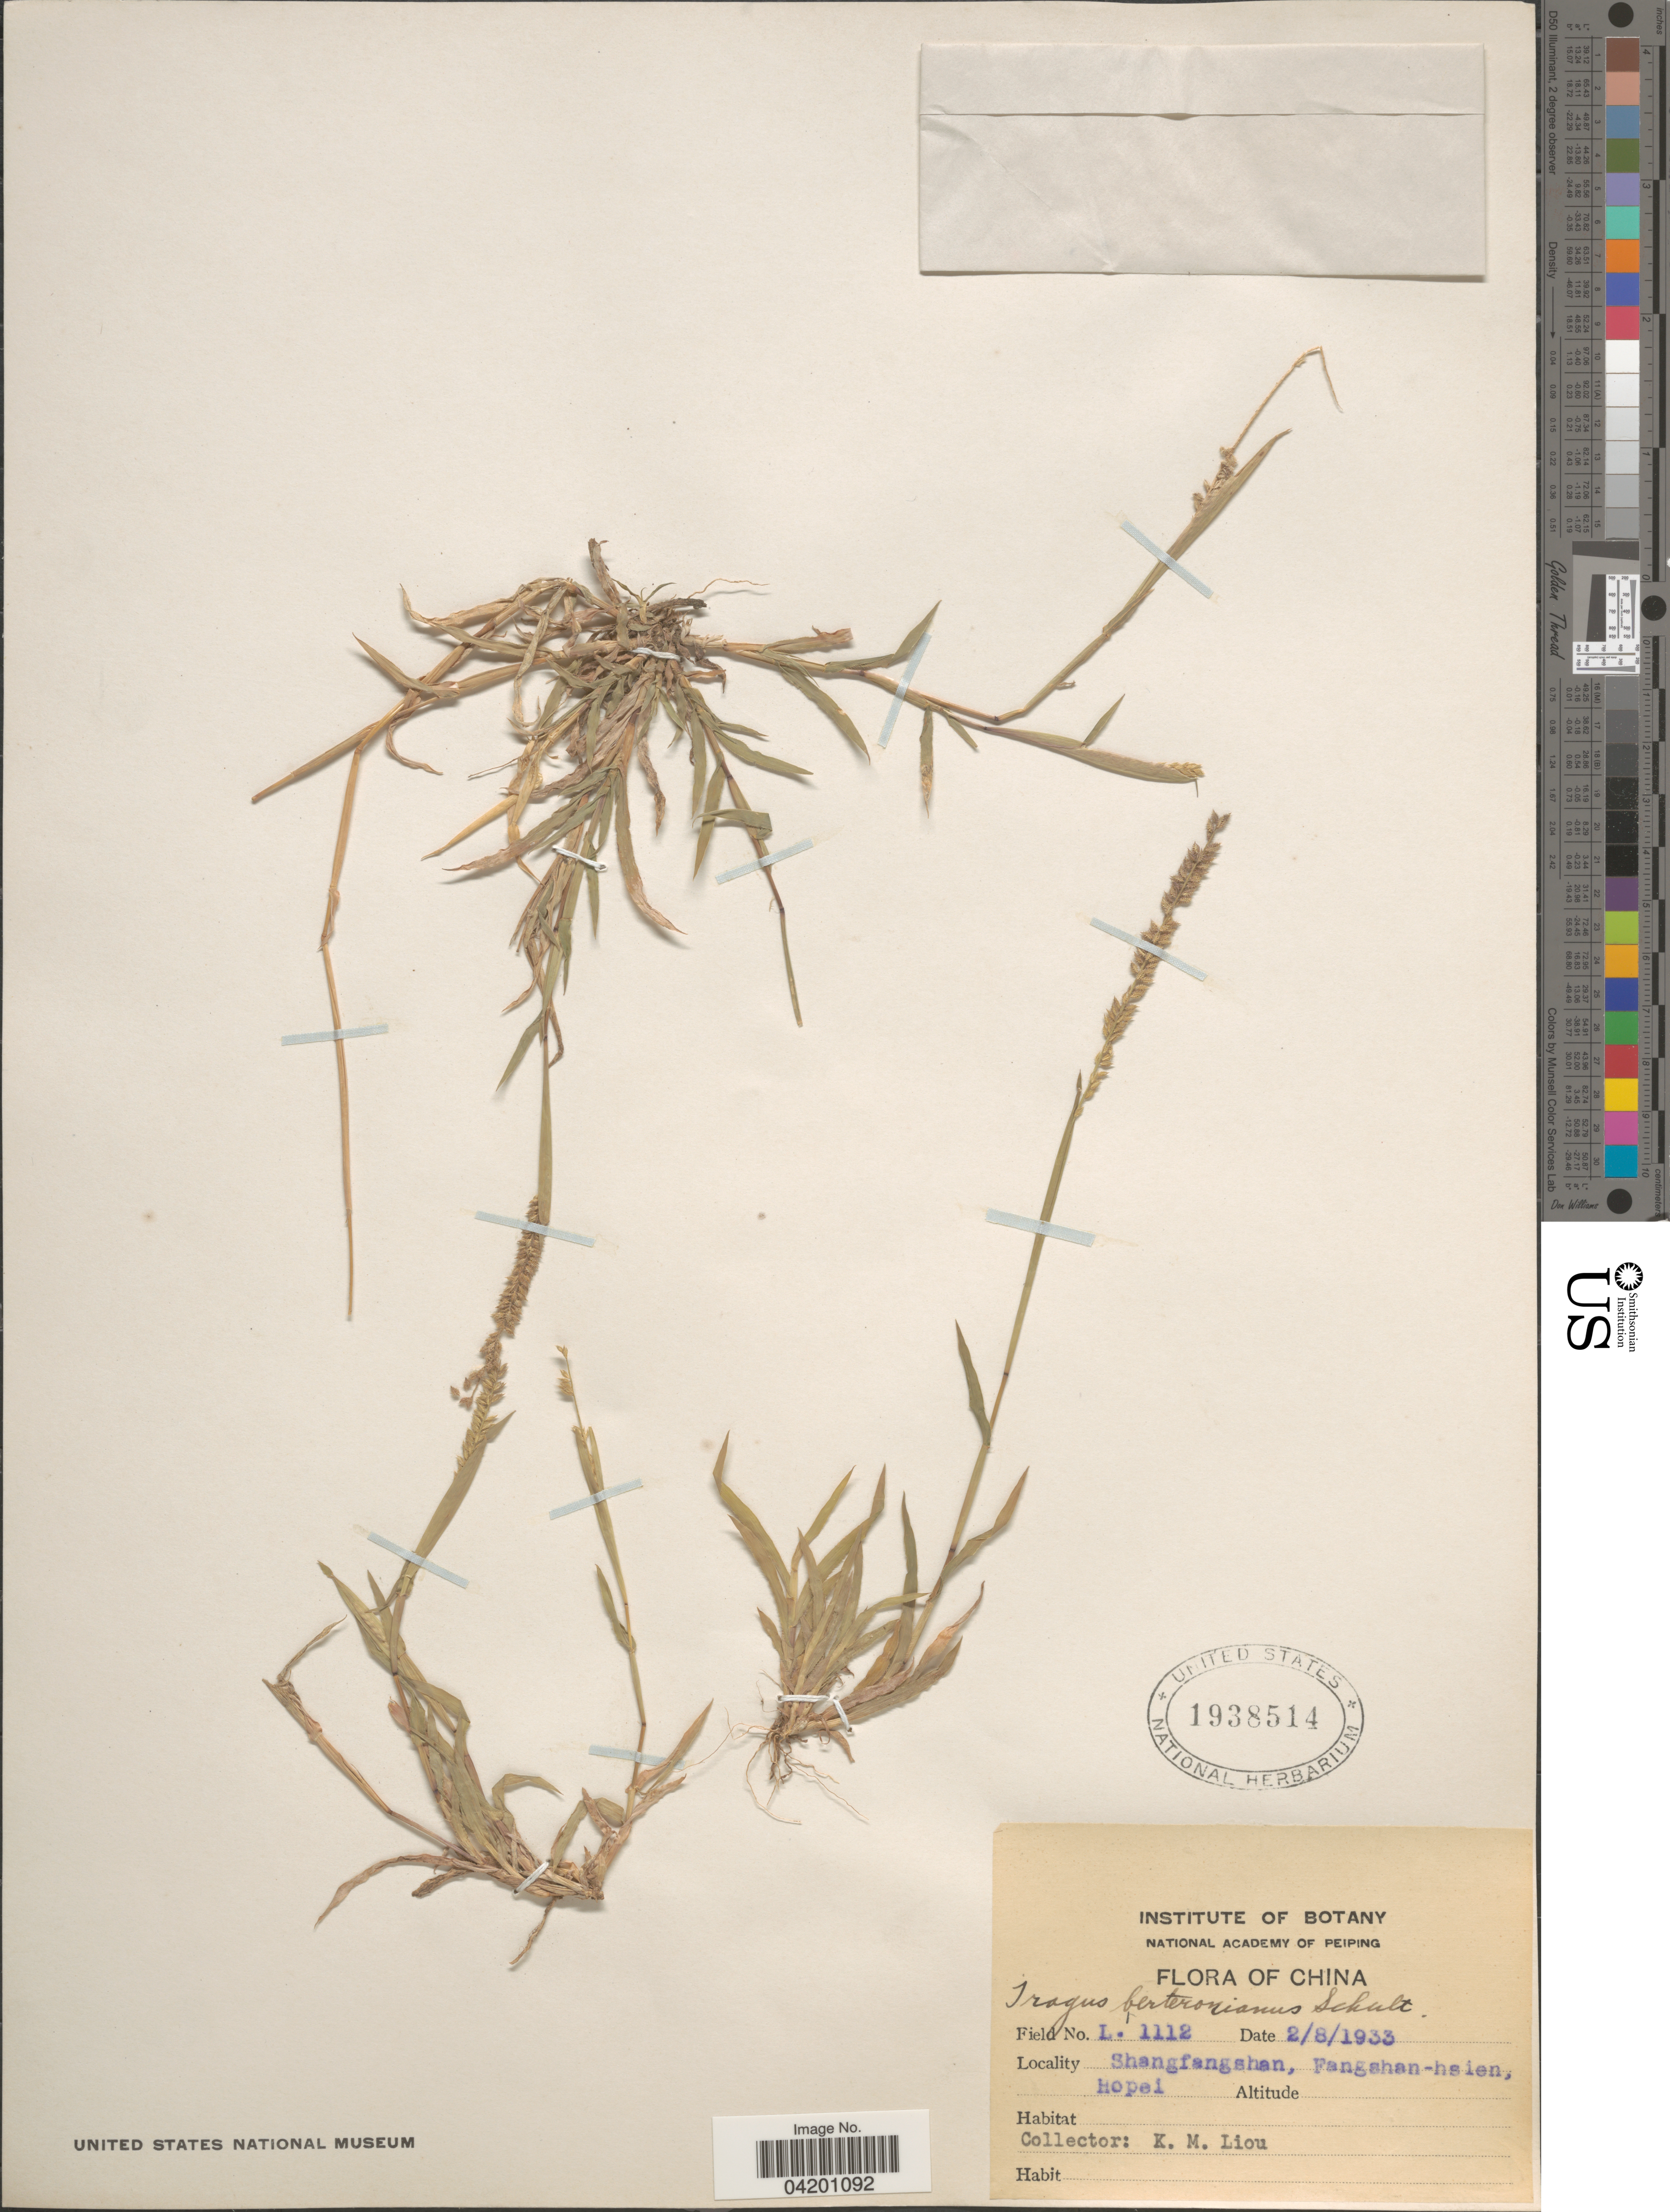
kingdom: Plantae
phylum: Tracheophyta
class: Liliopsida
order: Poales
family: Poaceae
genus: Tragus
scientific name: Tragus berteronianus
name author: Schult.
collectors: K. M. Liou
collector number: L. 1112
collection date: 1933-08-02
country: China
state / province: Hebei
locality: Shangfangshan, Fangshan-hsien, Hopei.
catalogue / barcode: US 1938514